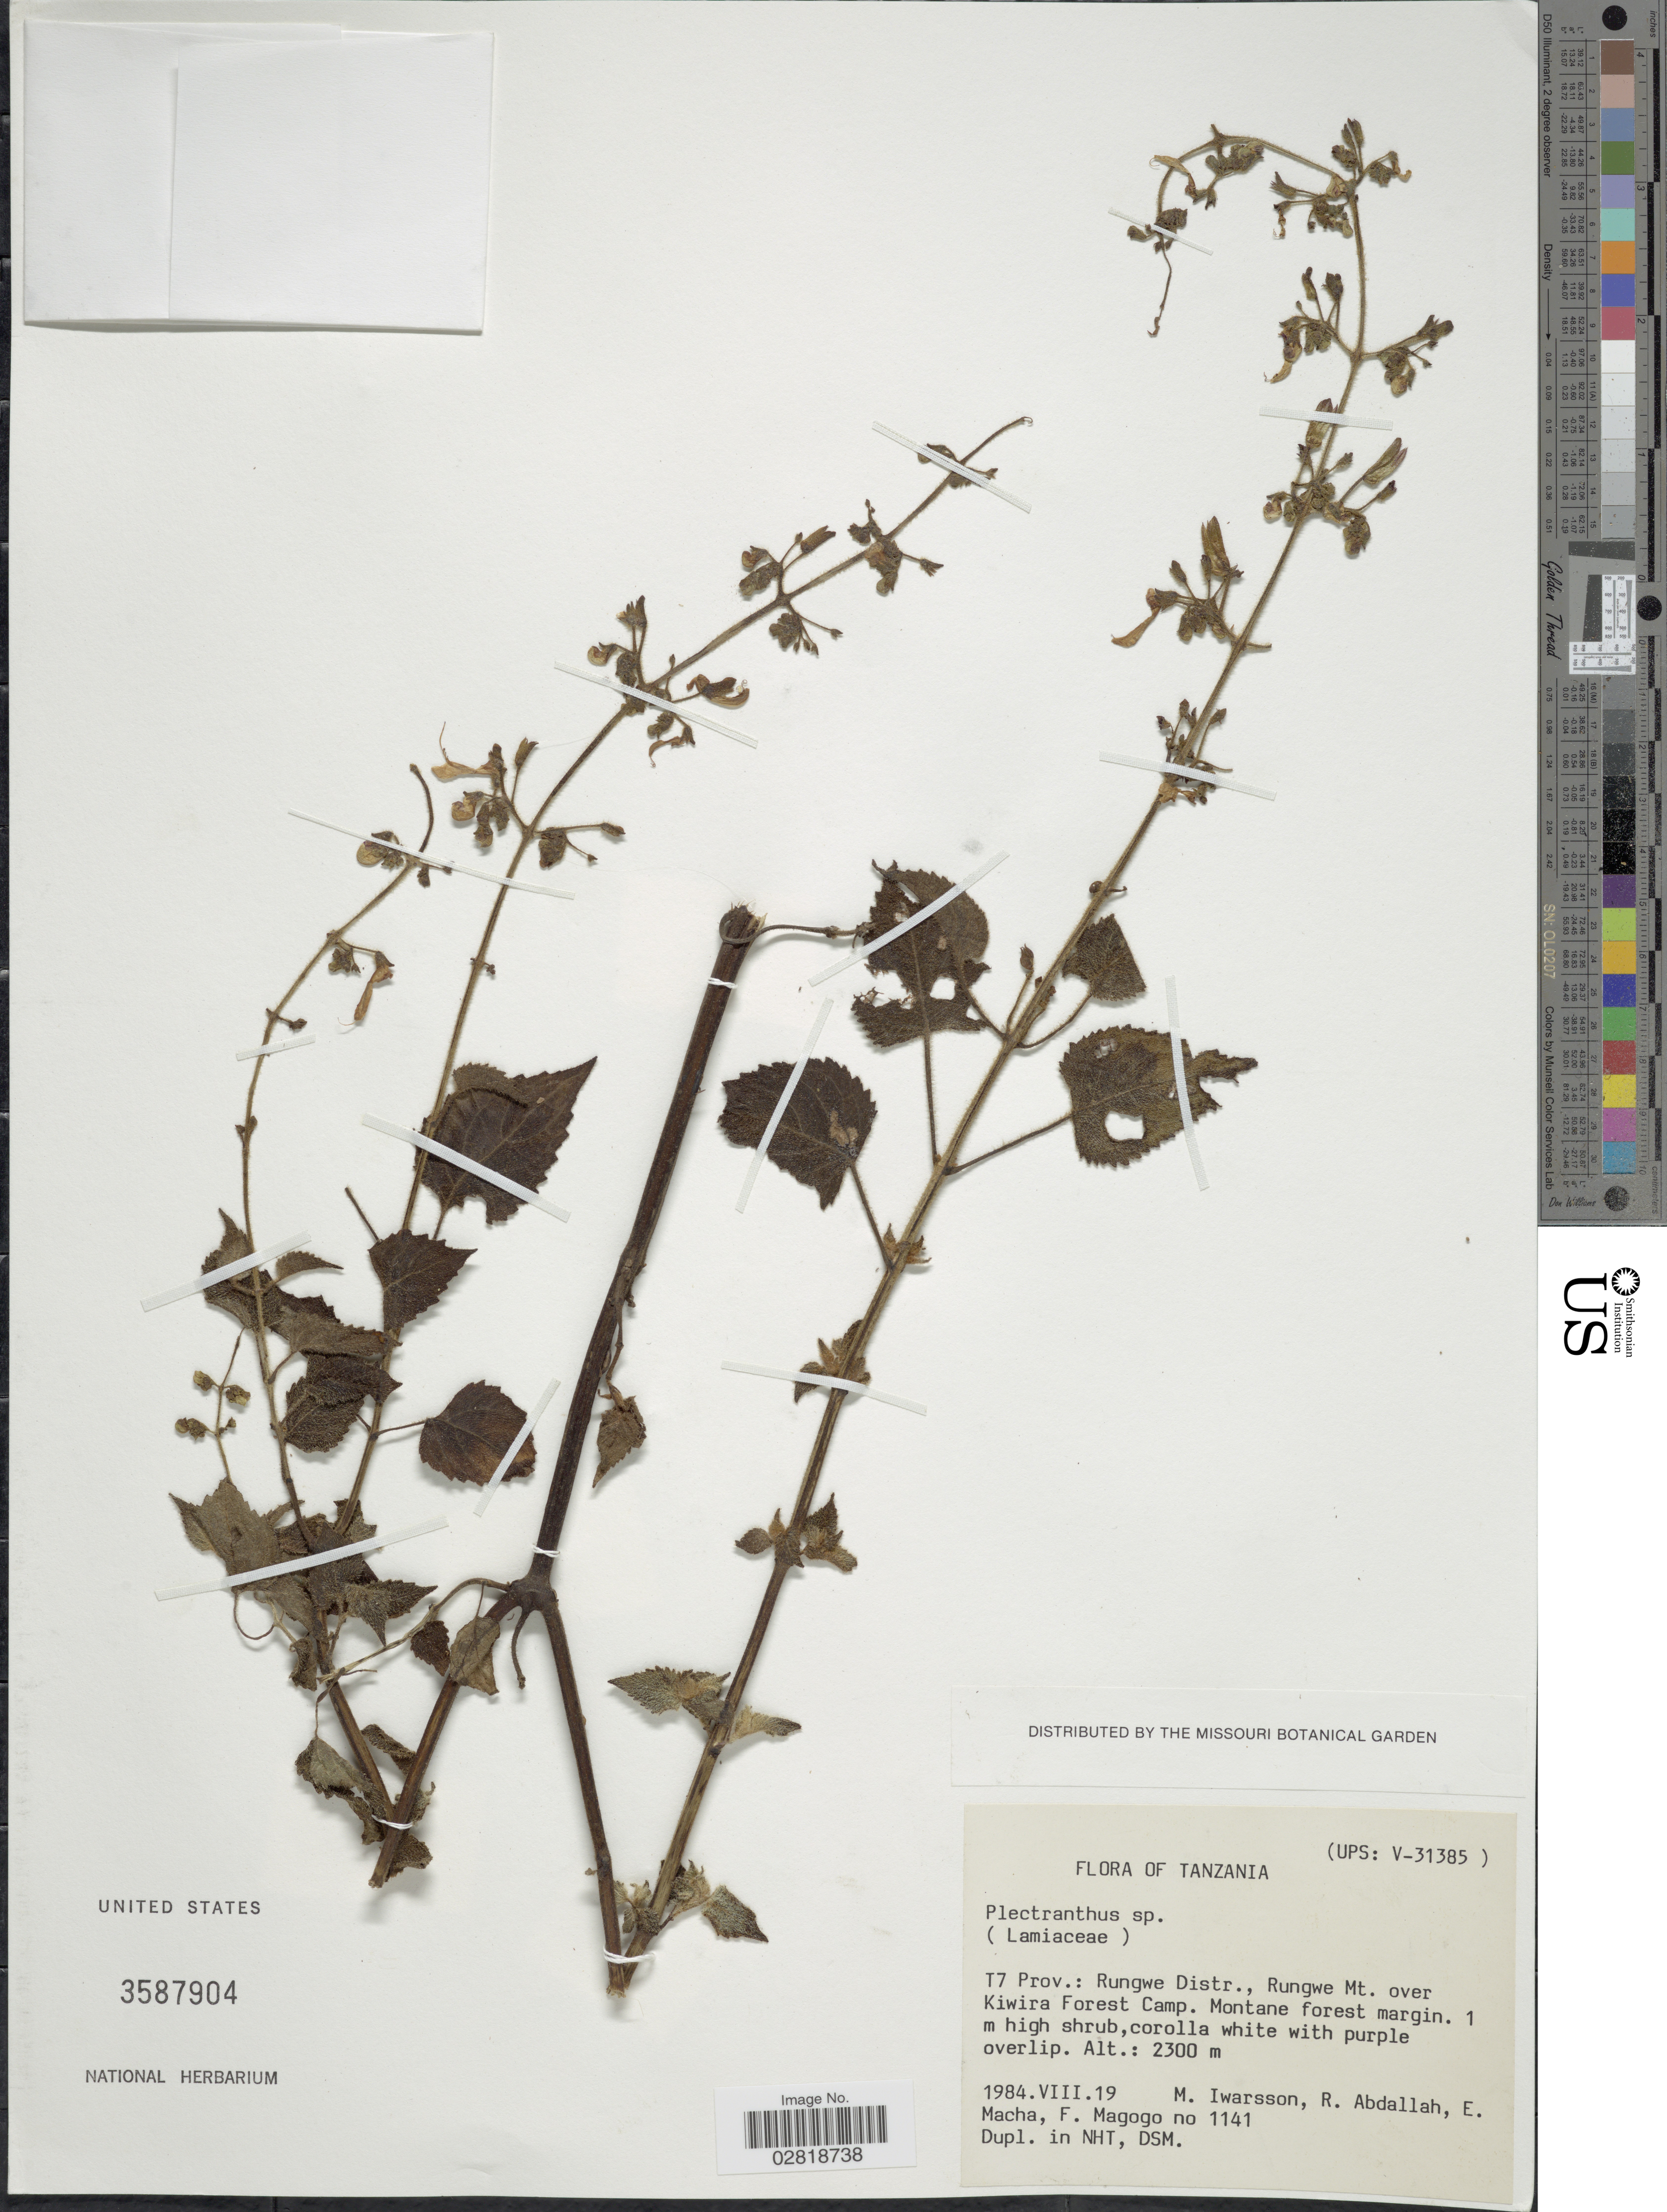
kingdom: Plantae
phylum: Tracheophyta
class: Magnoliopsida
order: Lamiales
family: Lamiaceae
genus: Plectranthus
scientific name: Plectranthus sp.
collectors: M. Iwarsson, R. Abdallah, E. Macha & F. Magogo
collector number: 1141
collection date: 1984-08-19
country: Tanzania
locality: T7 Prov.: Rungwe Distr., Rungwe Mt. over Kiwira Forest Camp.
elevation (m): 2300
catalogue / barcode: US 3587904